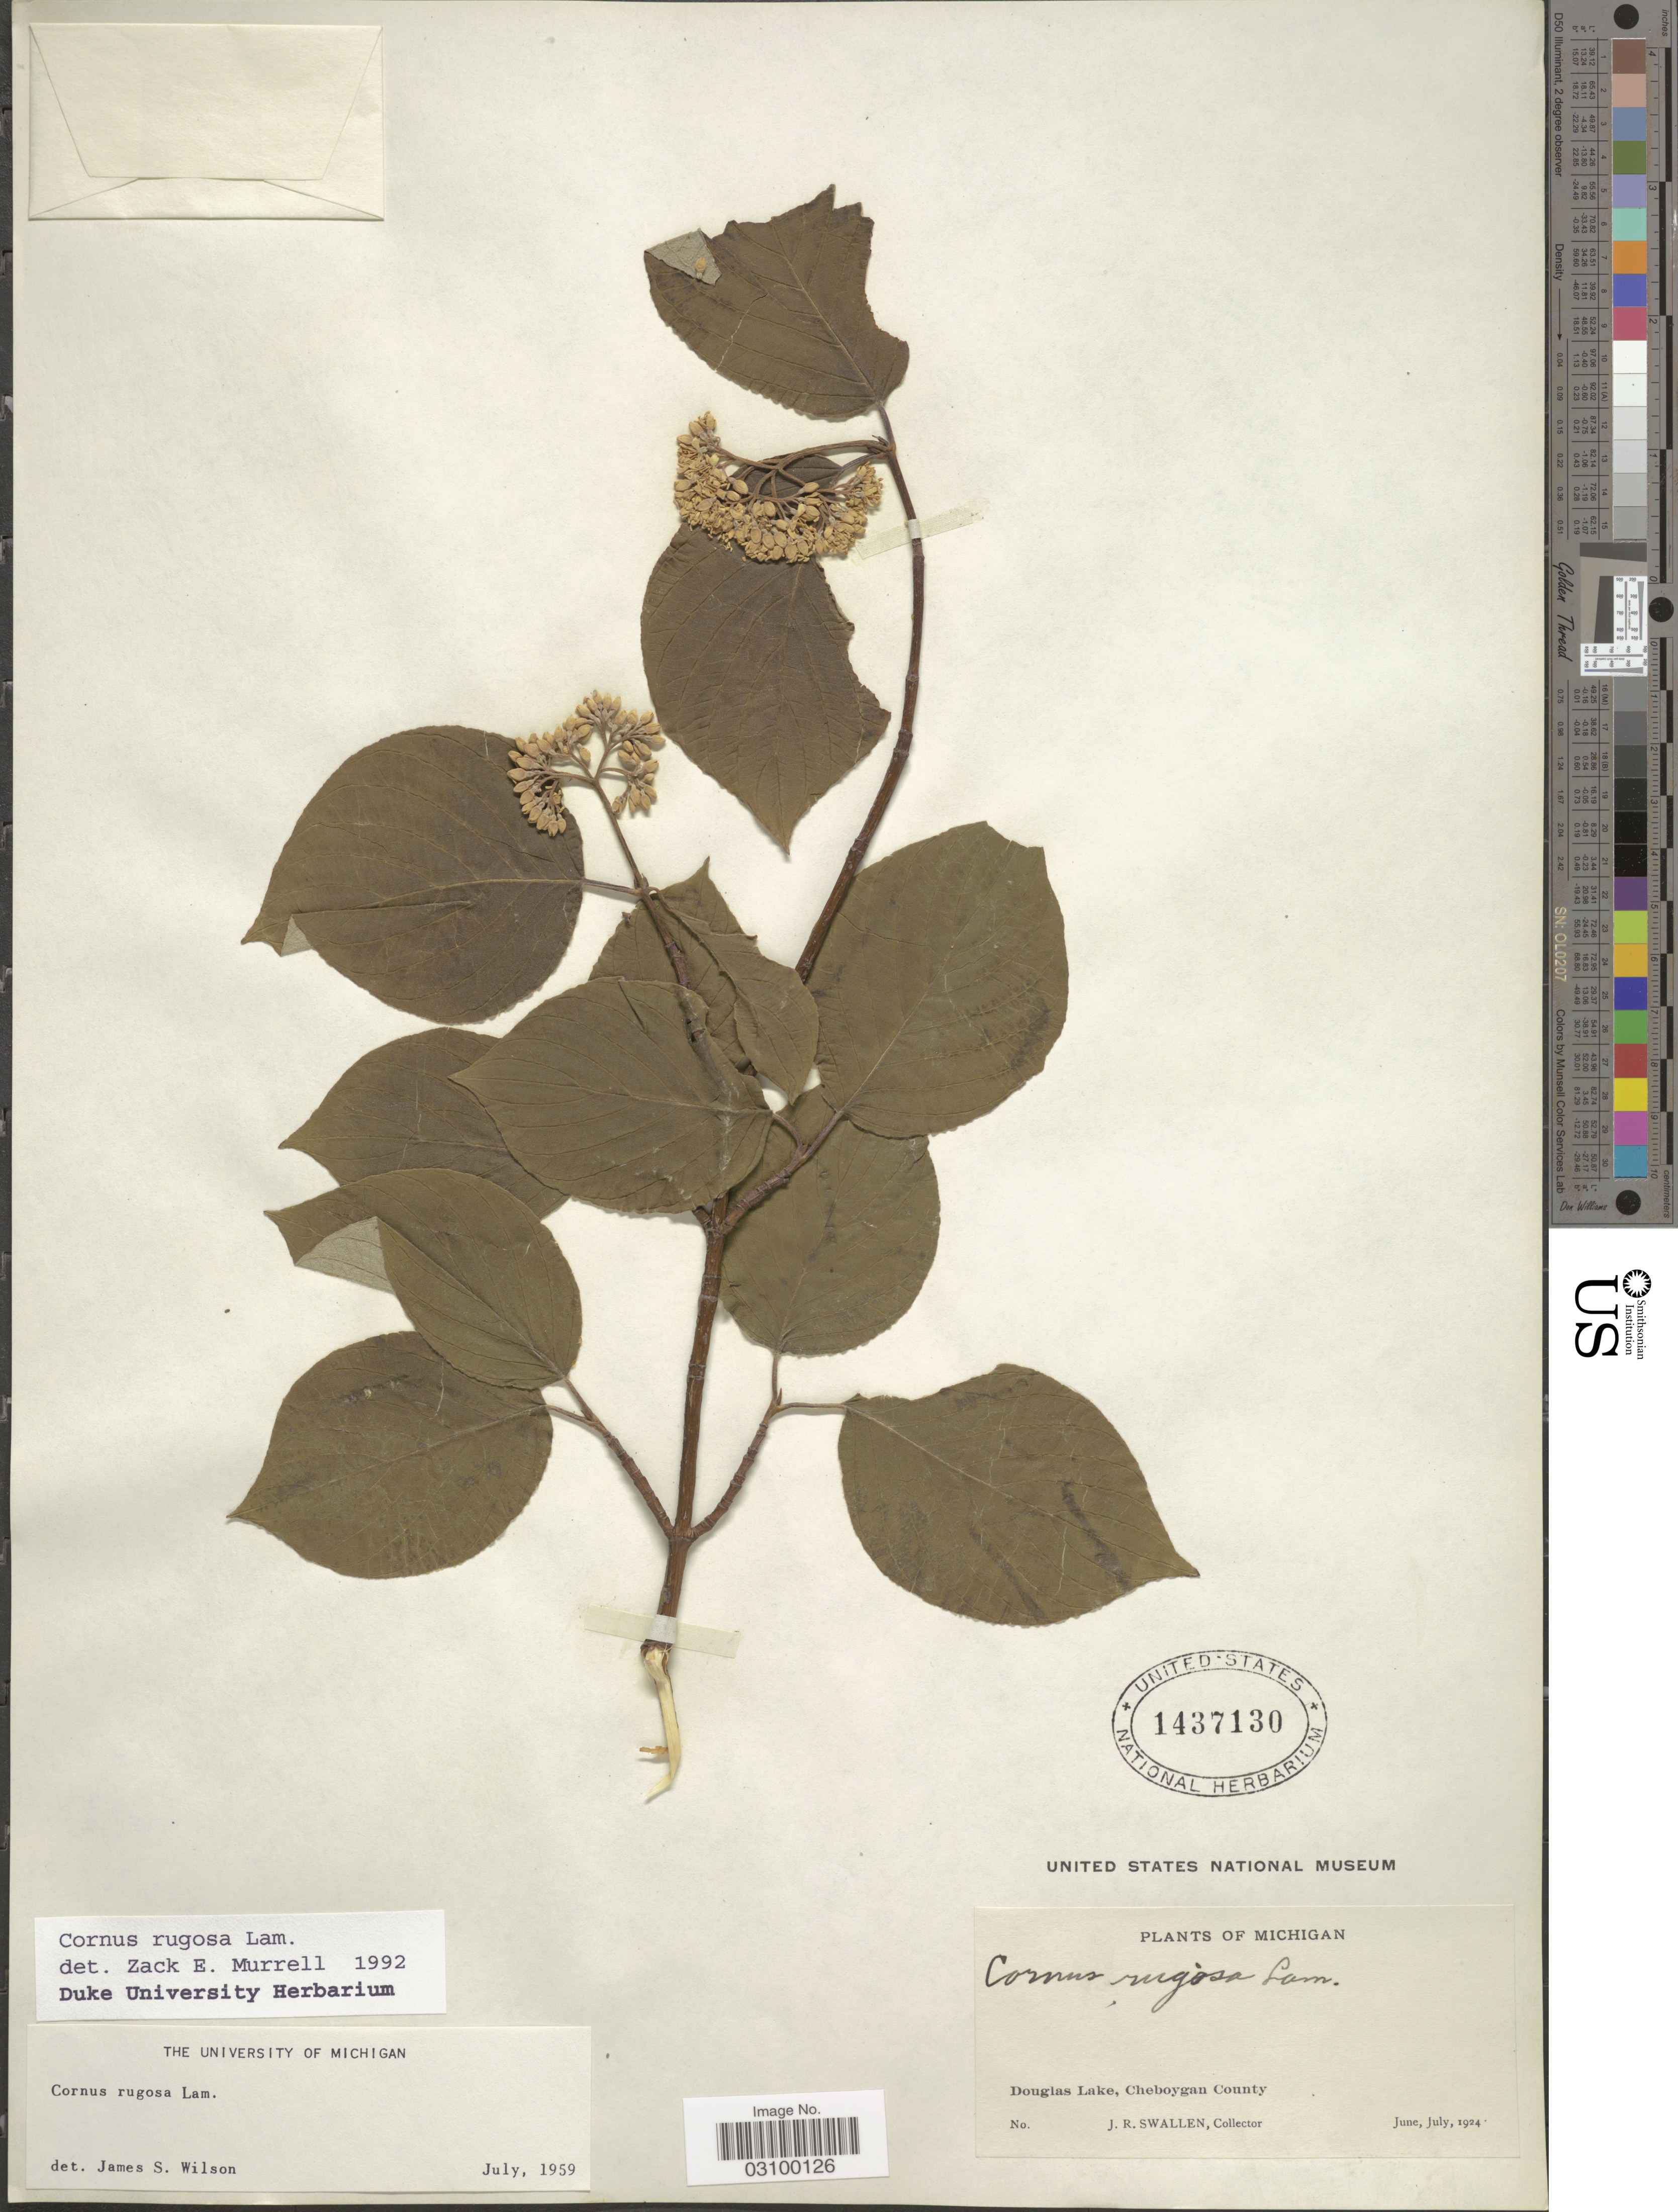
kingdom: Plantae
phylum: Tracheophyta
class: Magnoliopsida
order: Cornales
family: Cornaceae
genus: Cornus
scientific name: Cornus rugosa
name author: Lam.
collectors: J. R. Swallen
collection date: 1924-06/1924-07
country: United States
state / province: Michigan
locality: Douglas Lake, Cheboygan County.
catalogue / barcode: US 1437130